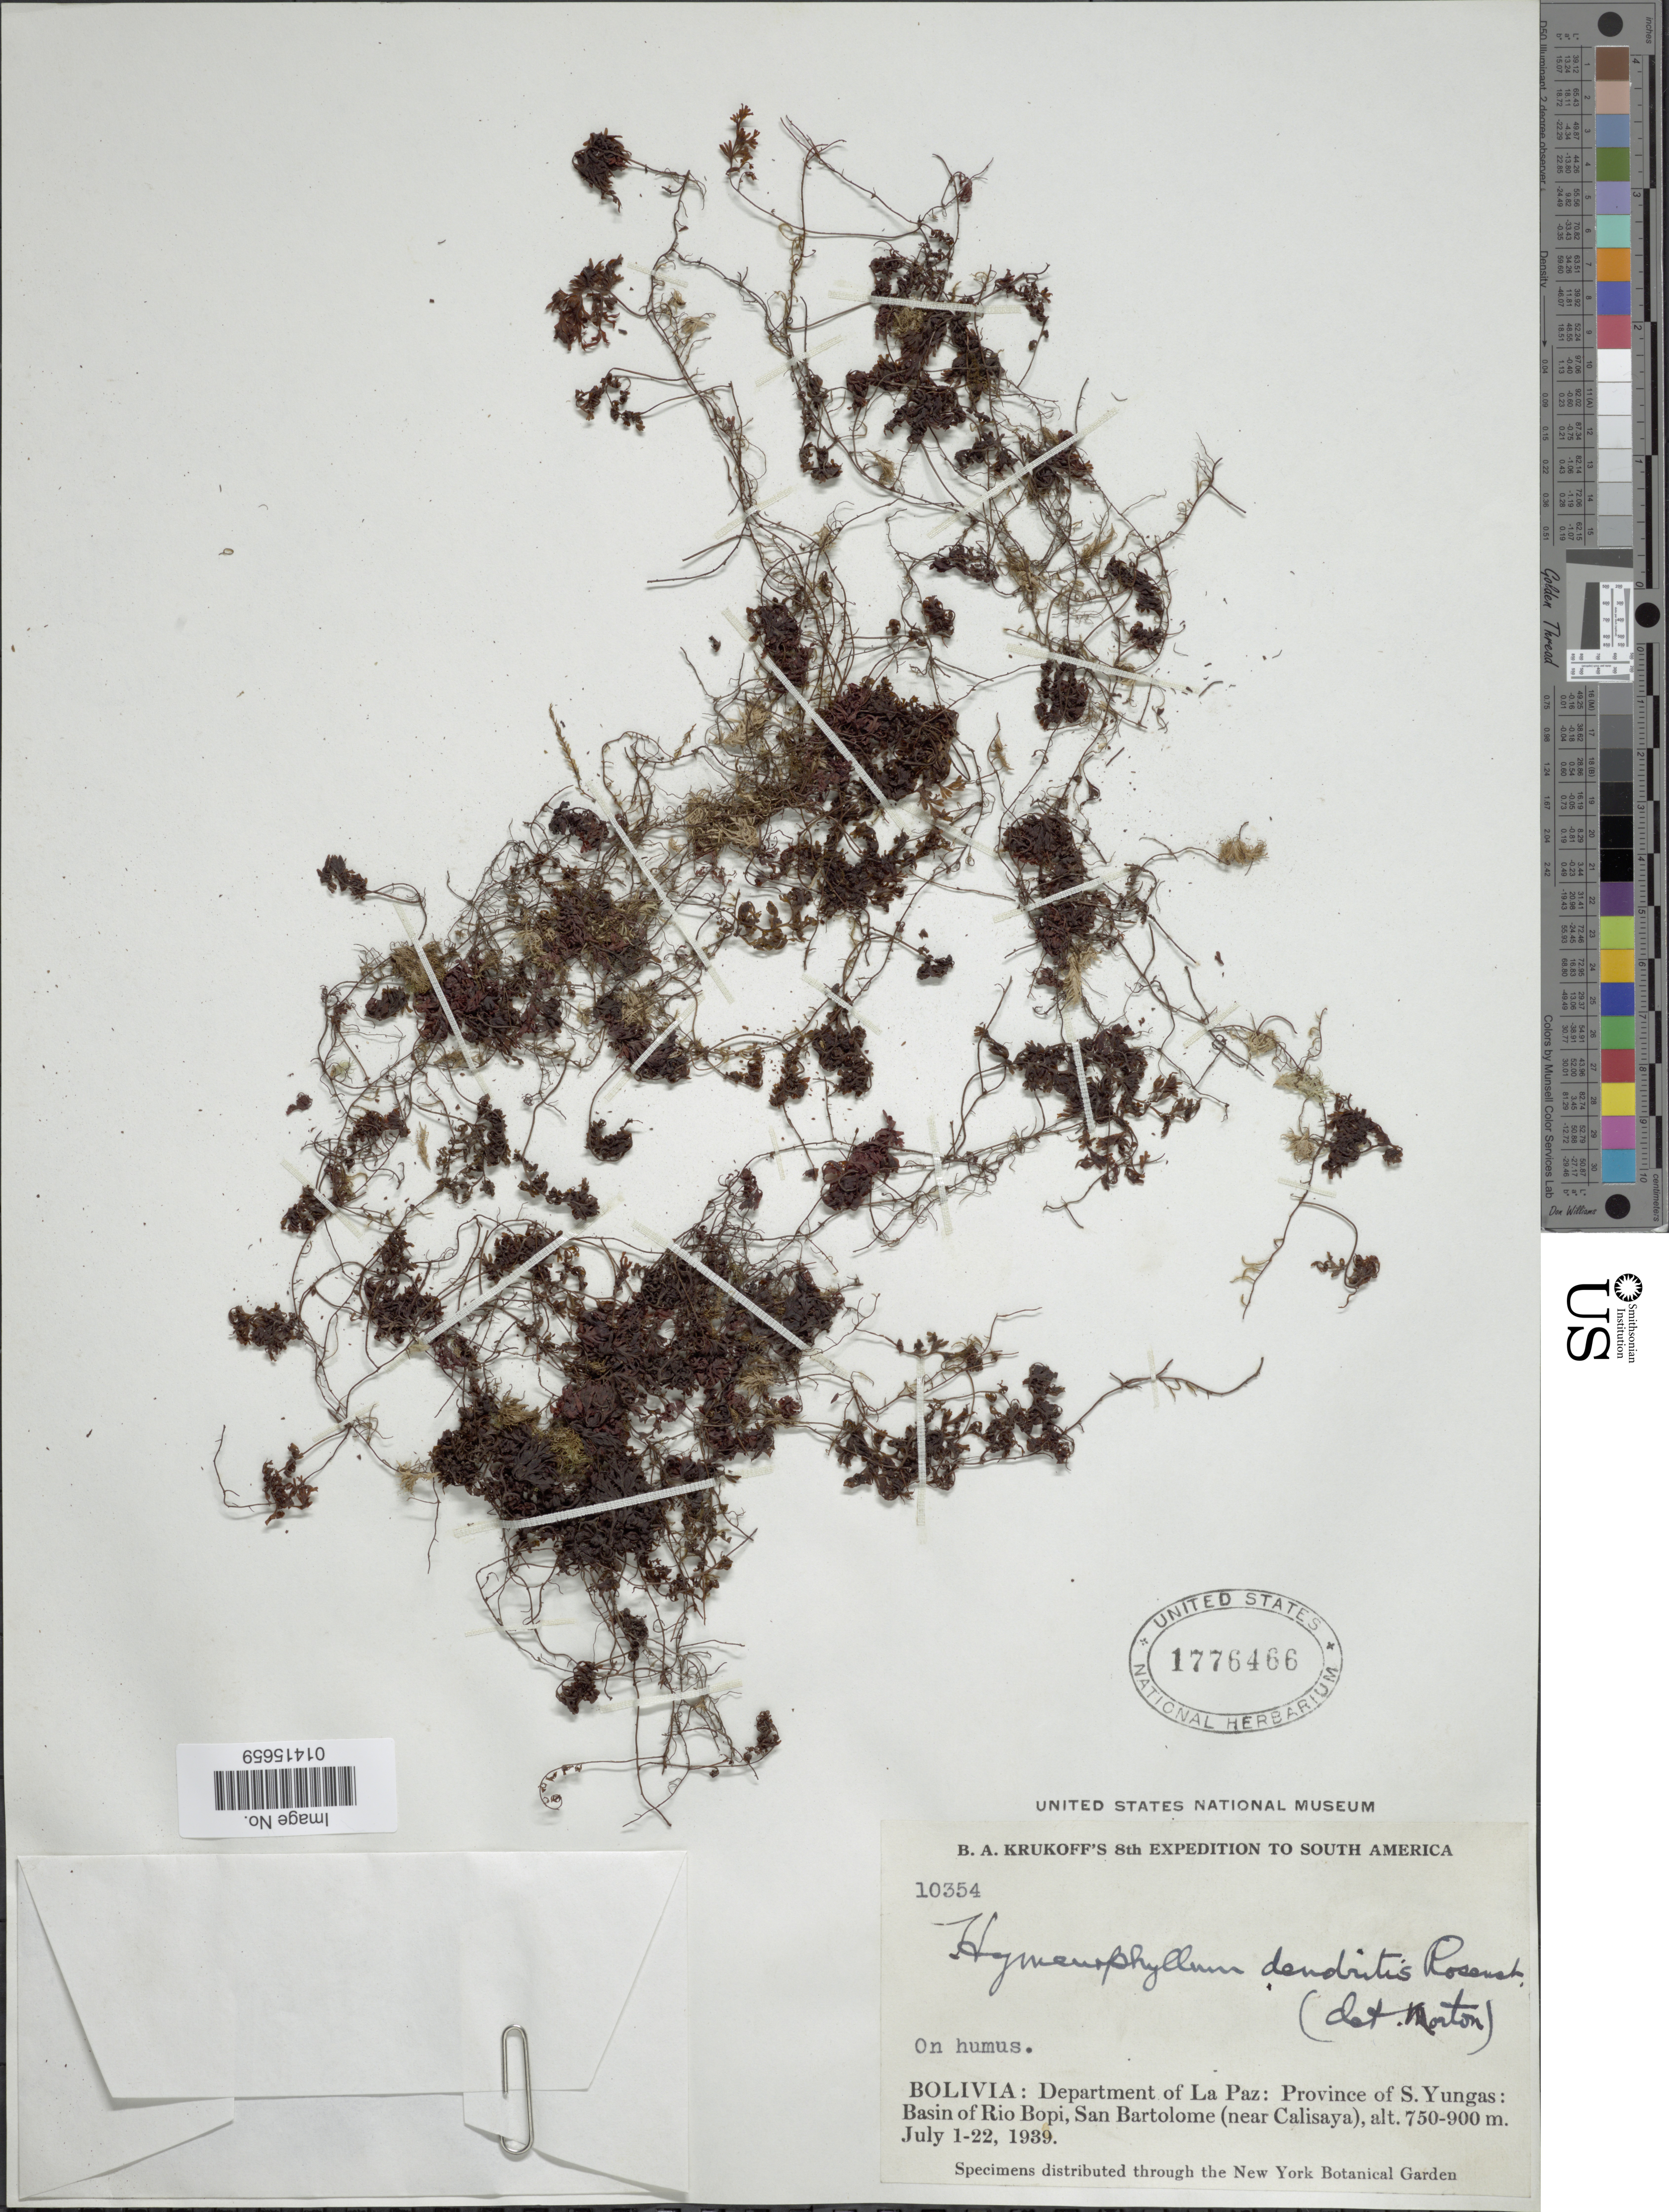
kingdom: Plantae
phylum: Tracheophyta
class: Polypodiopsida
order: Hymenophyllales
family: Hymenophyllaceae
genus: Hymenophyllum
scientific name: Hymenophyllum apiculatum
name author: Mett. ex Kuhn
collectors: B. A. Krukoff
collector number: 10354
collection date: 1939-07-01/1939-07-22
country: Bolivia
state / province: La Paz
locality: Bolivia: Department of La Paz: Province of S. Yungas: Basin of Rio Bopi, San Bartolome(near Colisaya)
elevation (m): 750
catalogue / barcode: US 1776466